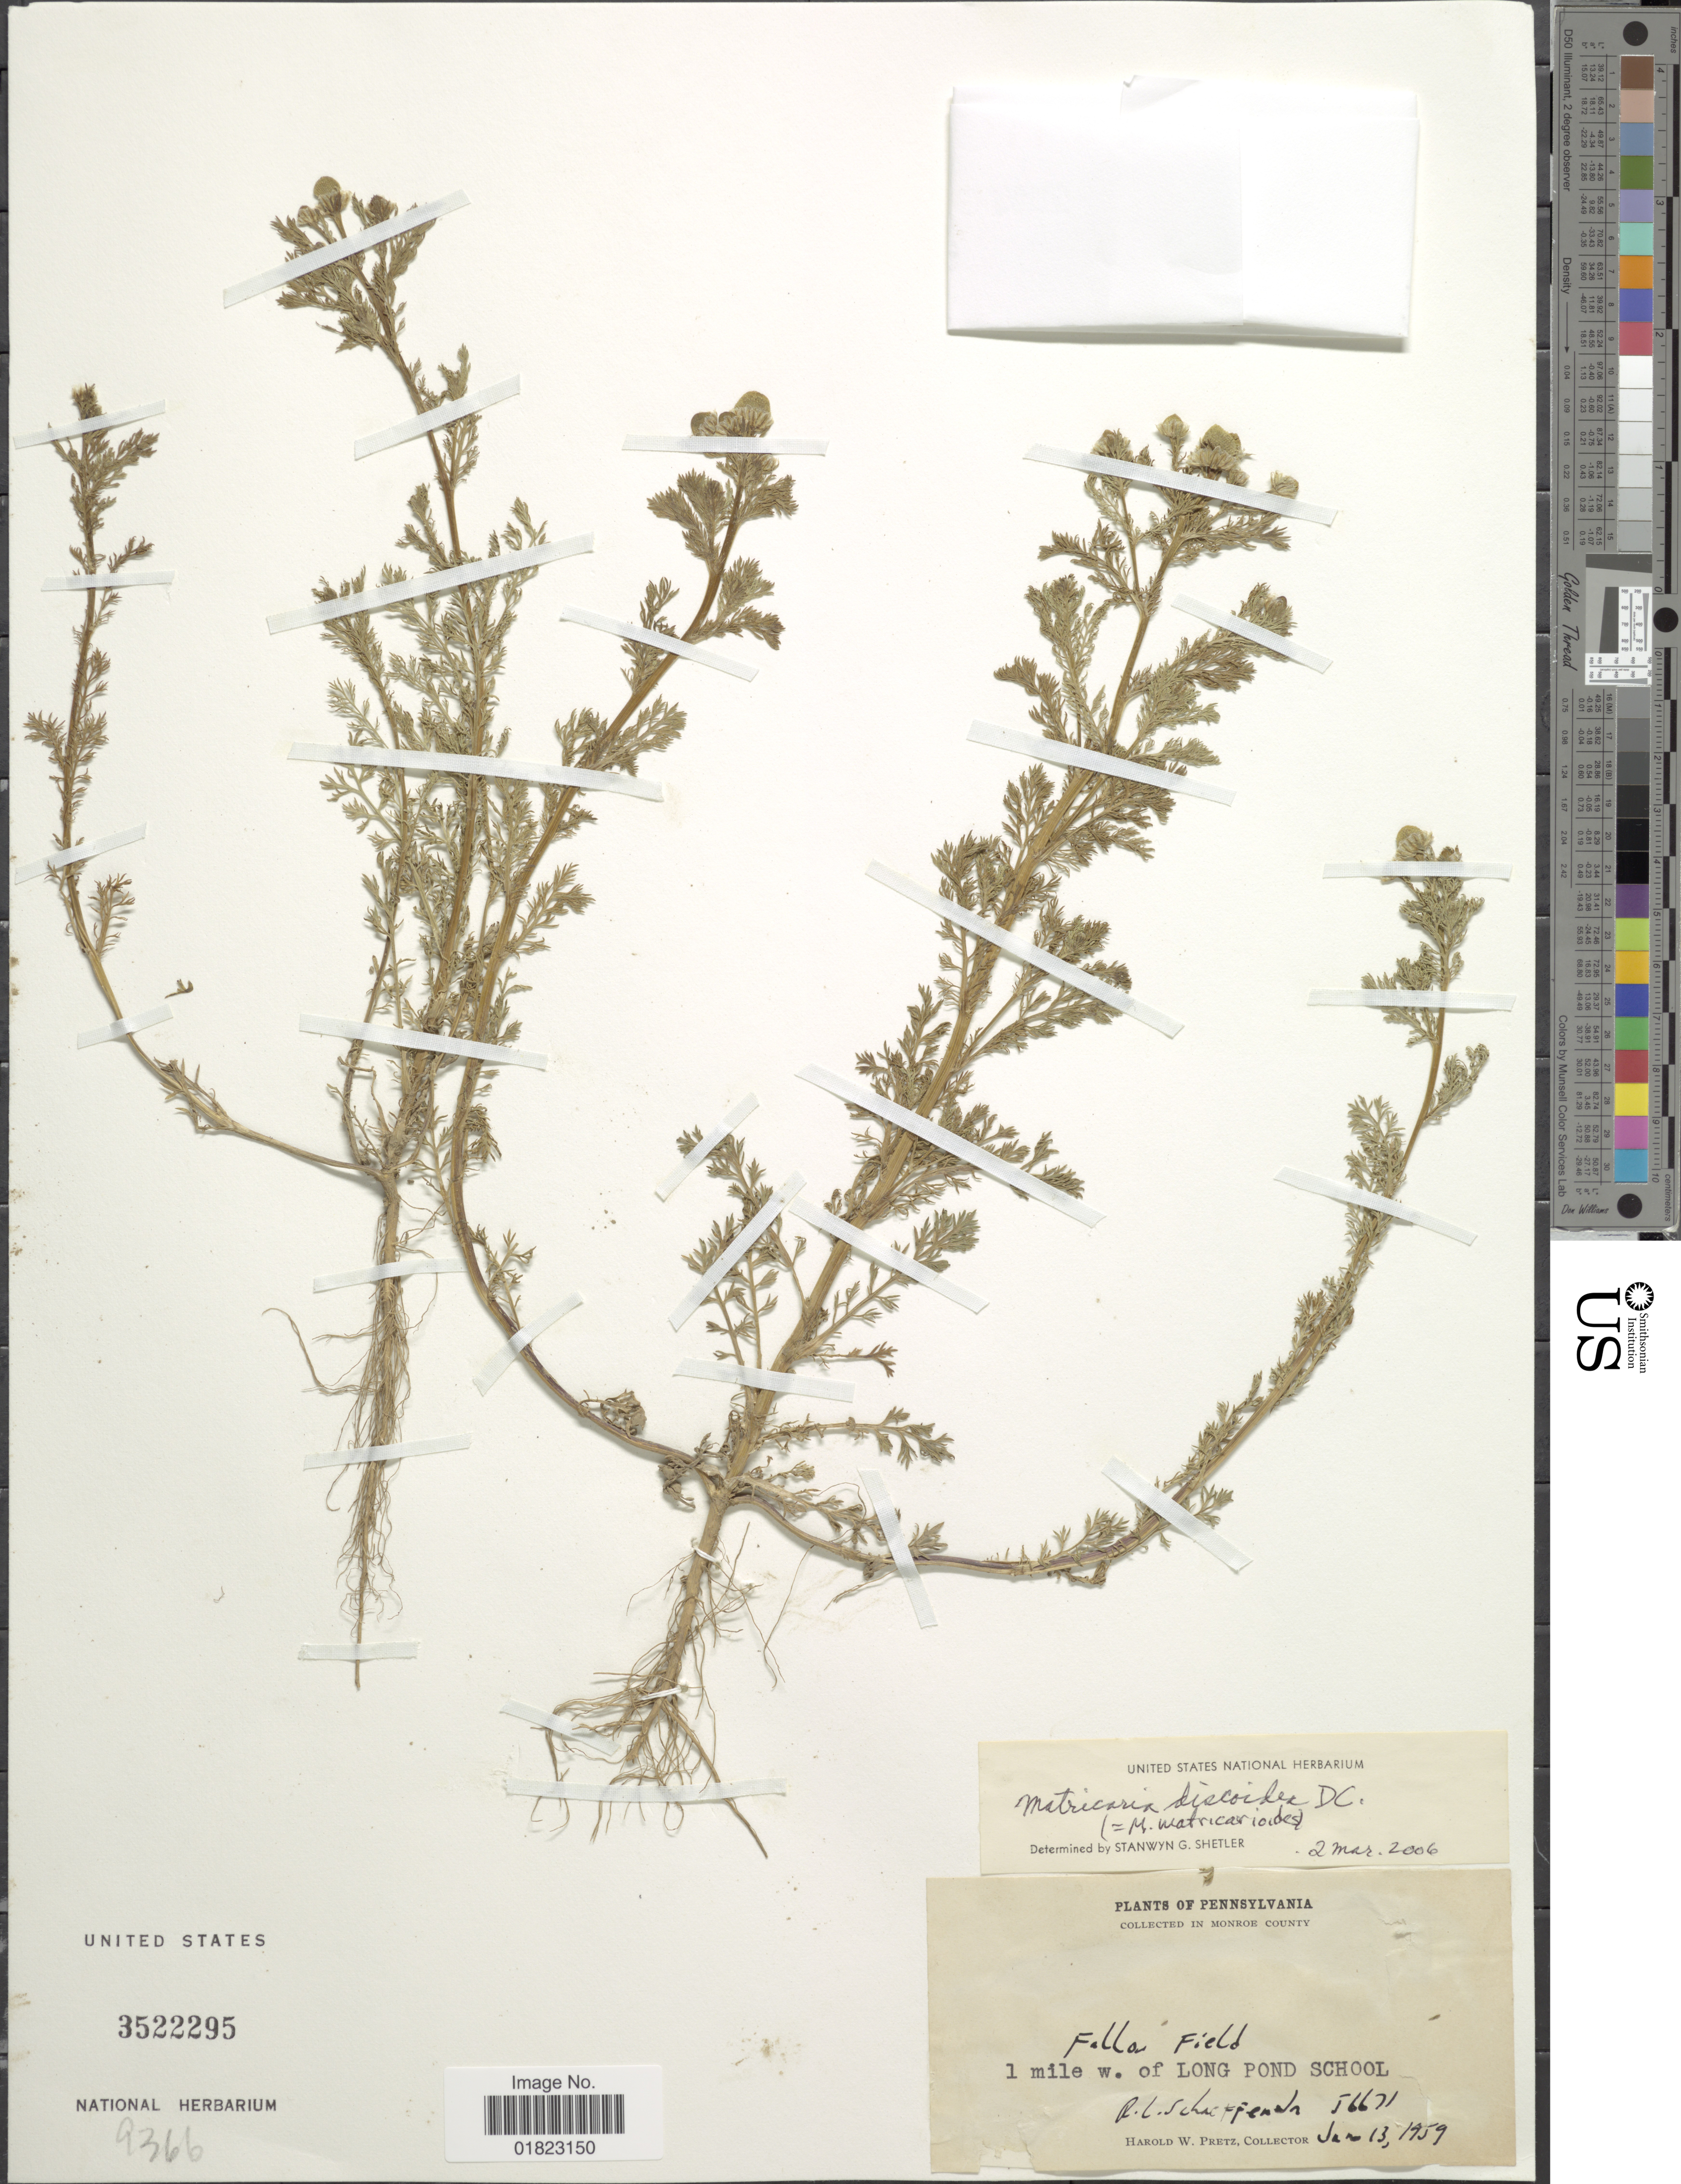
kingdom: Plantae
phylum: Tracheophyta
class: Magnoliopsida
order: Asterales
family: Asteraceae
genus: Matricaria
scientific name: Matricaria matricarioides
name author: (Less.) Porter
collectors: R. L. Schaeffer Jr. & H. W. Pretz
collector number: T6671*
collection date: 1959-01-13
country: United States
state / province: Pennsylvania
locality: In Mnroe County. 1 mile w. of Long Pond School.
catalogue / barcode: US 3522295